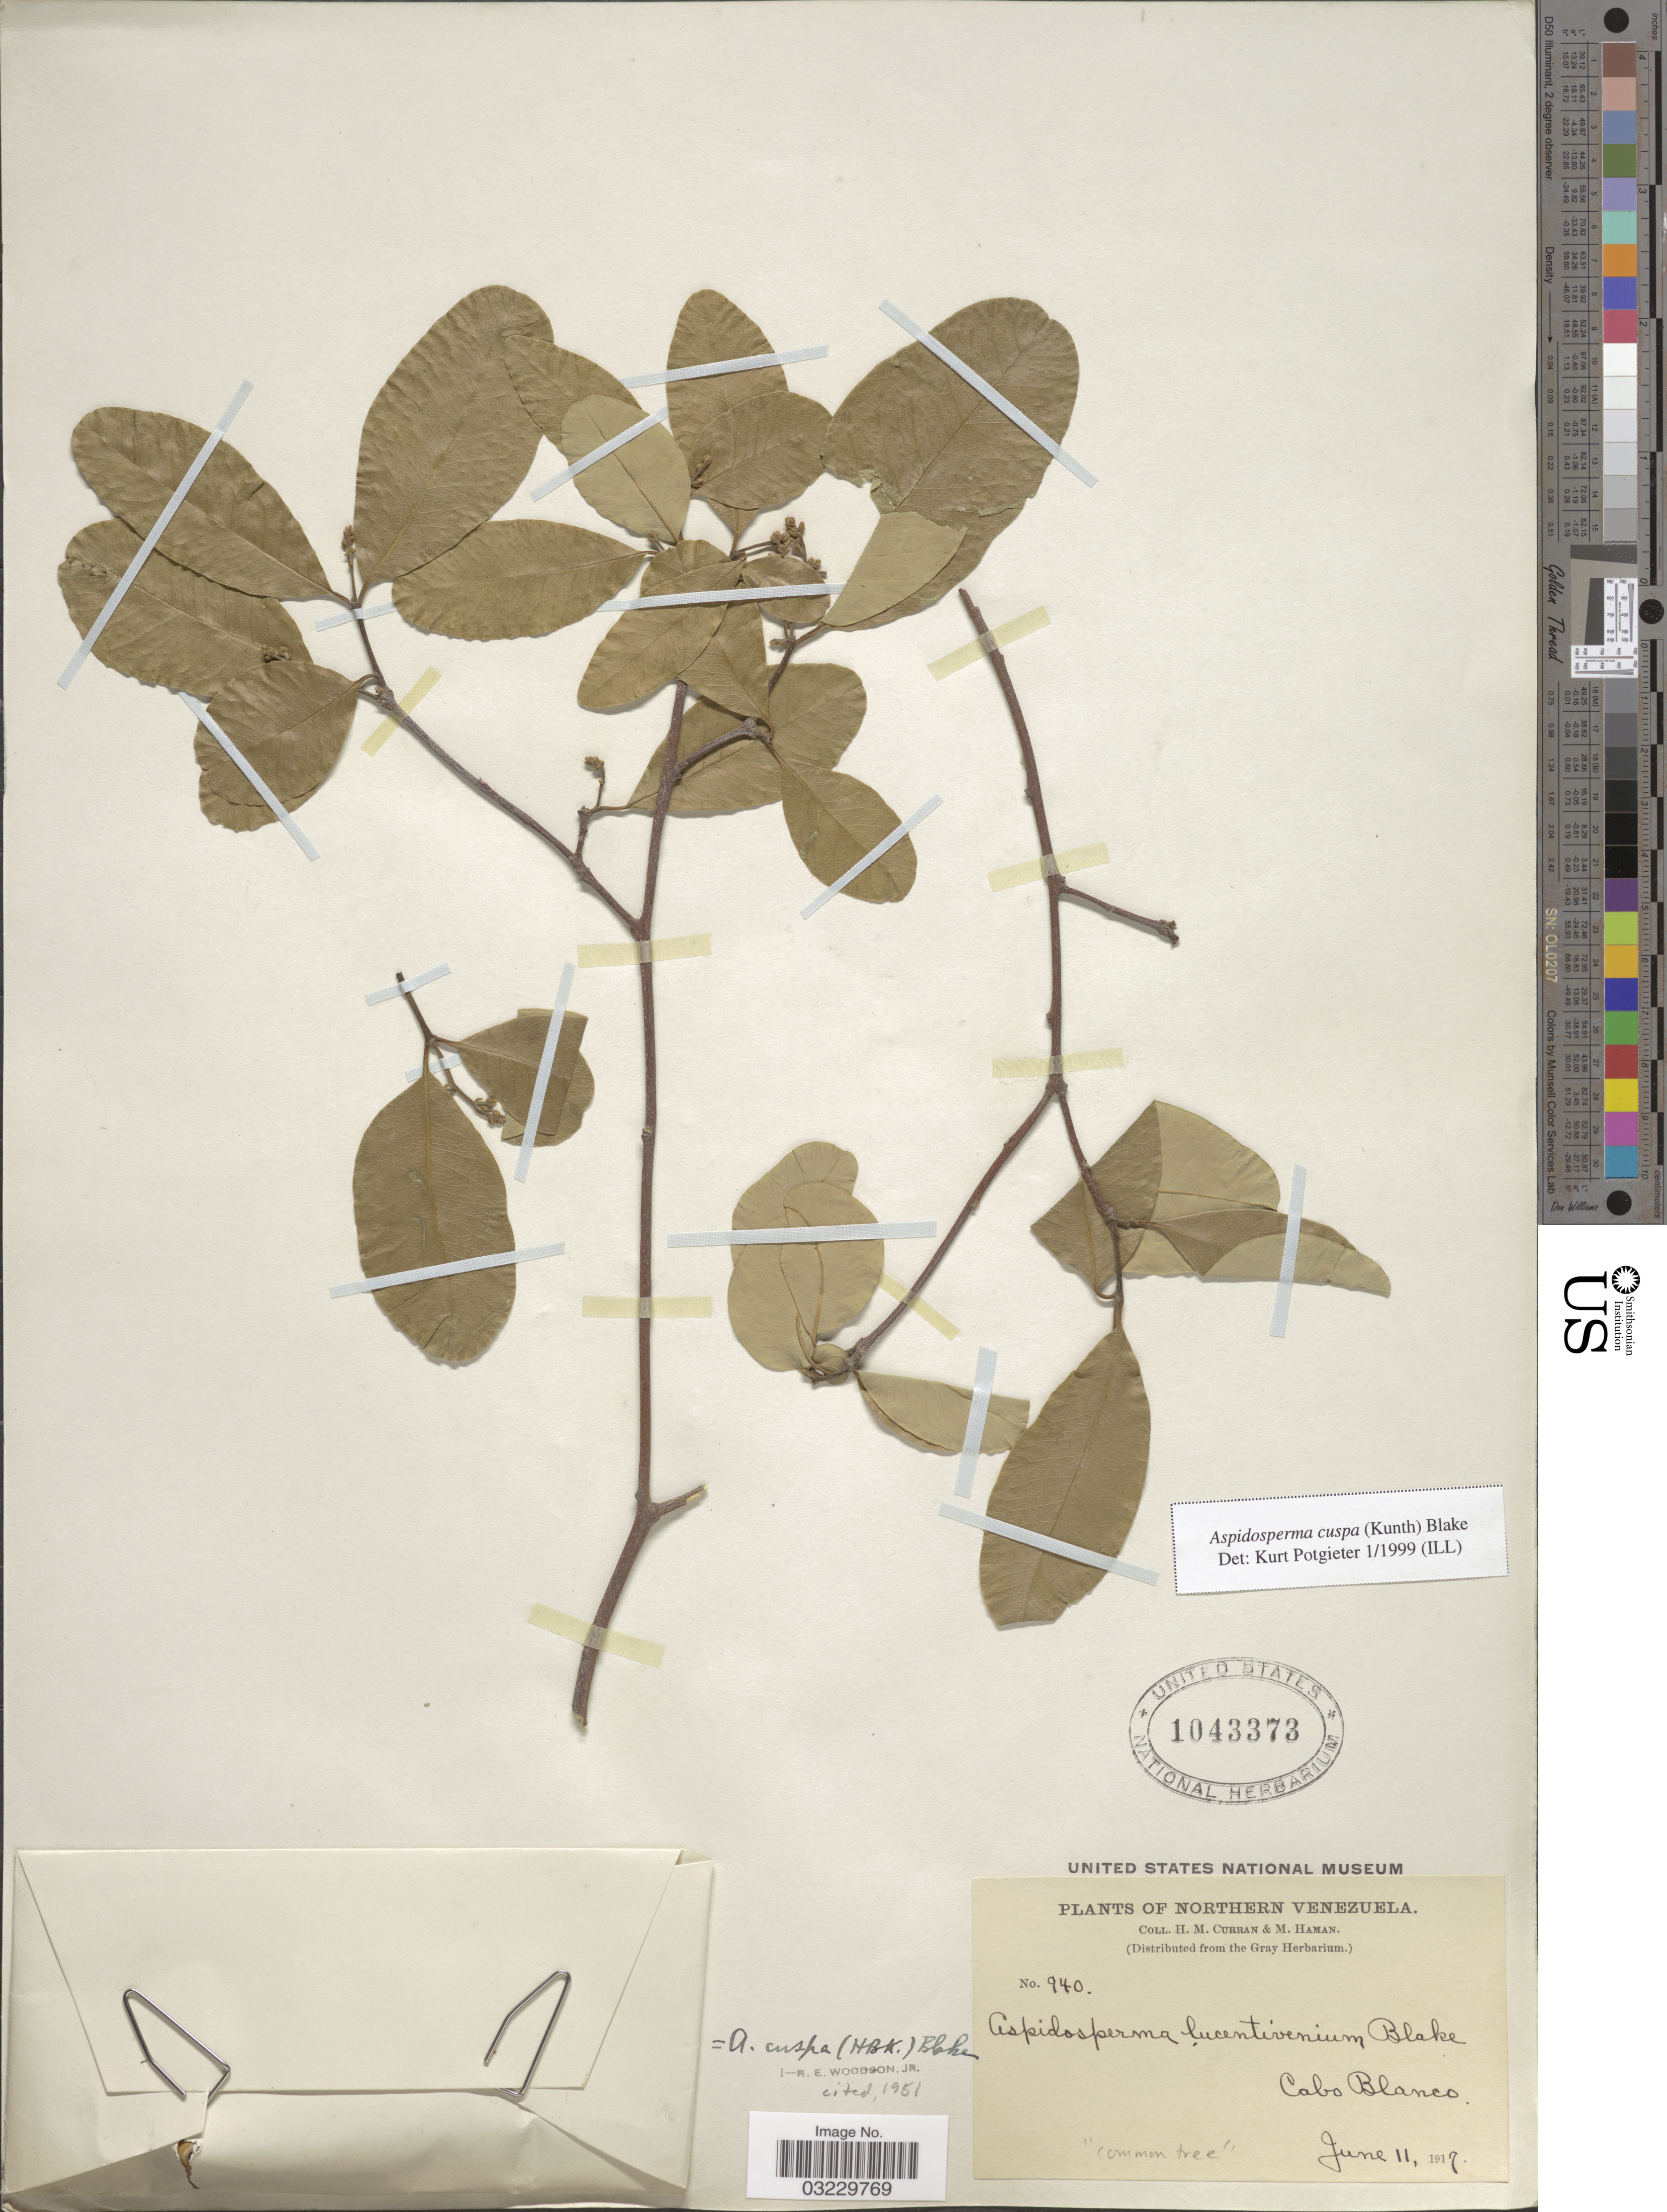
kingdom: Plantae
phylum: Tracheophyta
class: Magnoliopsida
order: Gentianales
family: Apocynaceae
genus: Aspidosperma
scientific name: Aspidosperma cuspa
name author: (Kunth) S.F. Blake ex Pittier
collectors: H. M. Curran & M. Haman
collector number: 940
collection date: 1917-06-11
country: Venezuela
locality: Northern Venezuela. Cabo Blanco.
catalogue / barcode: US 1043373